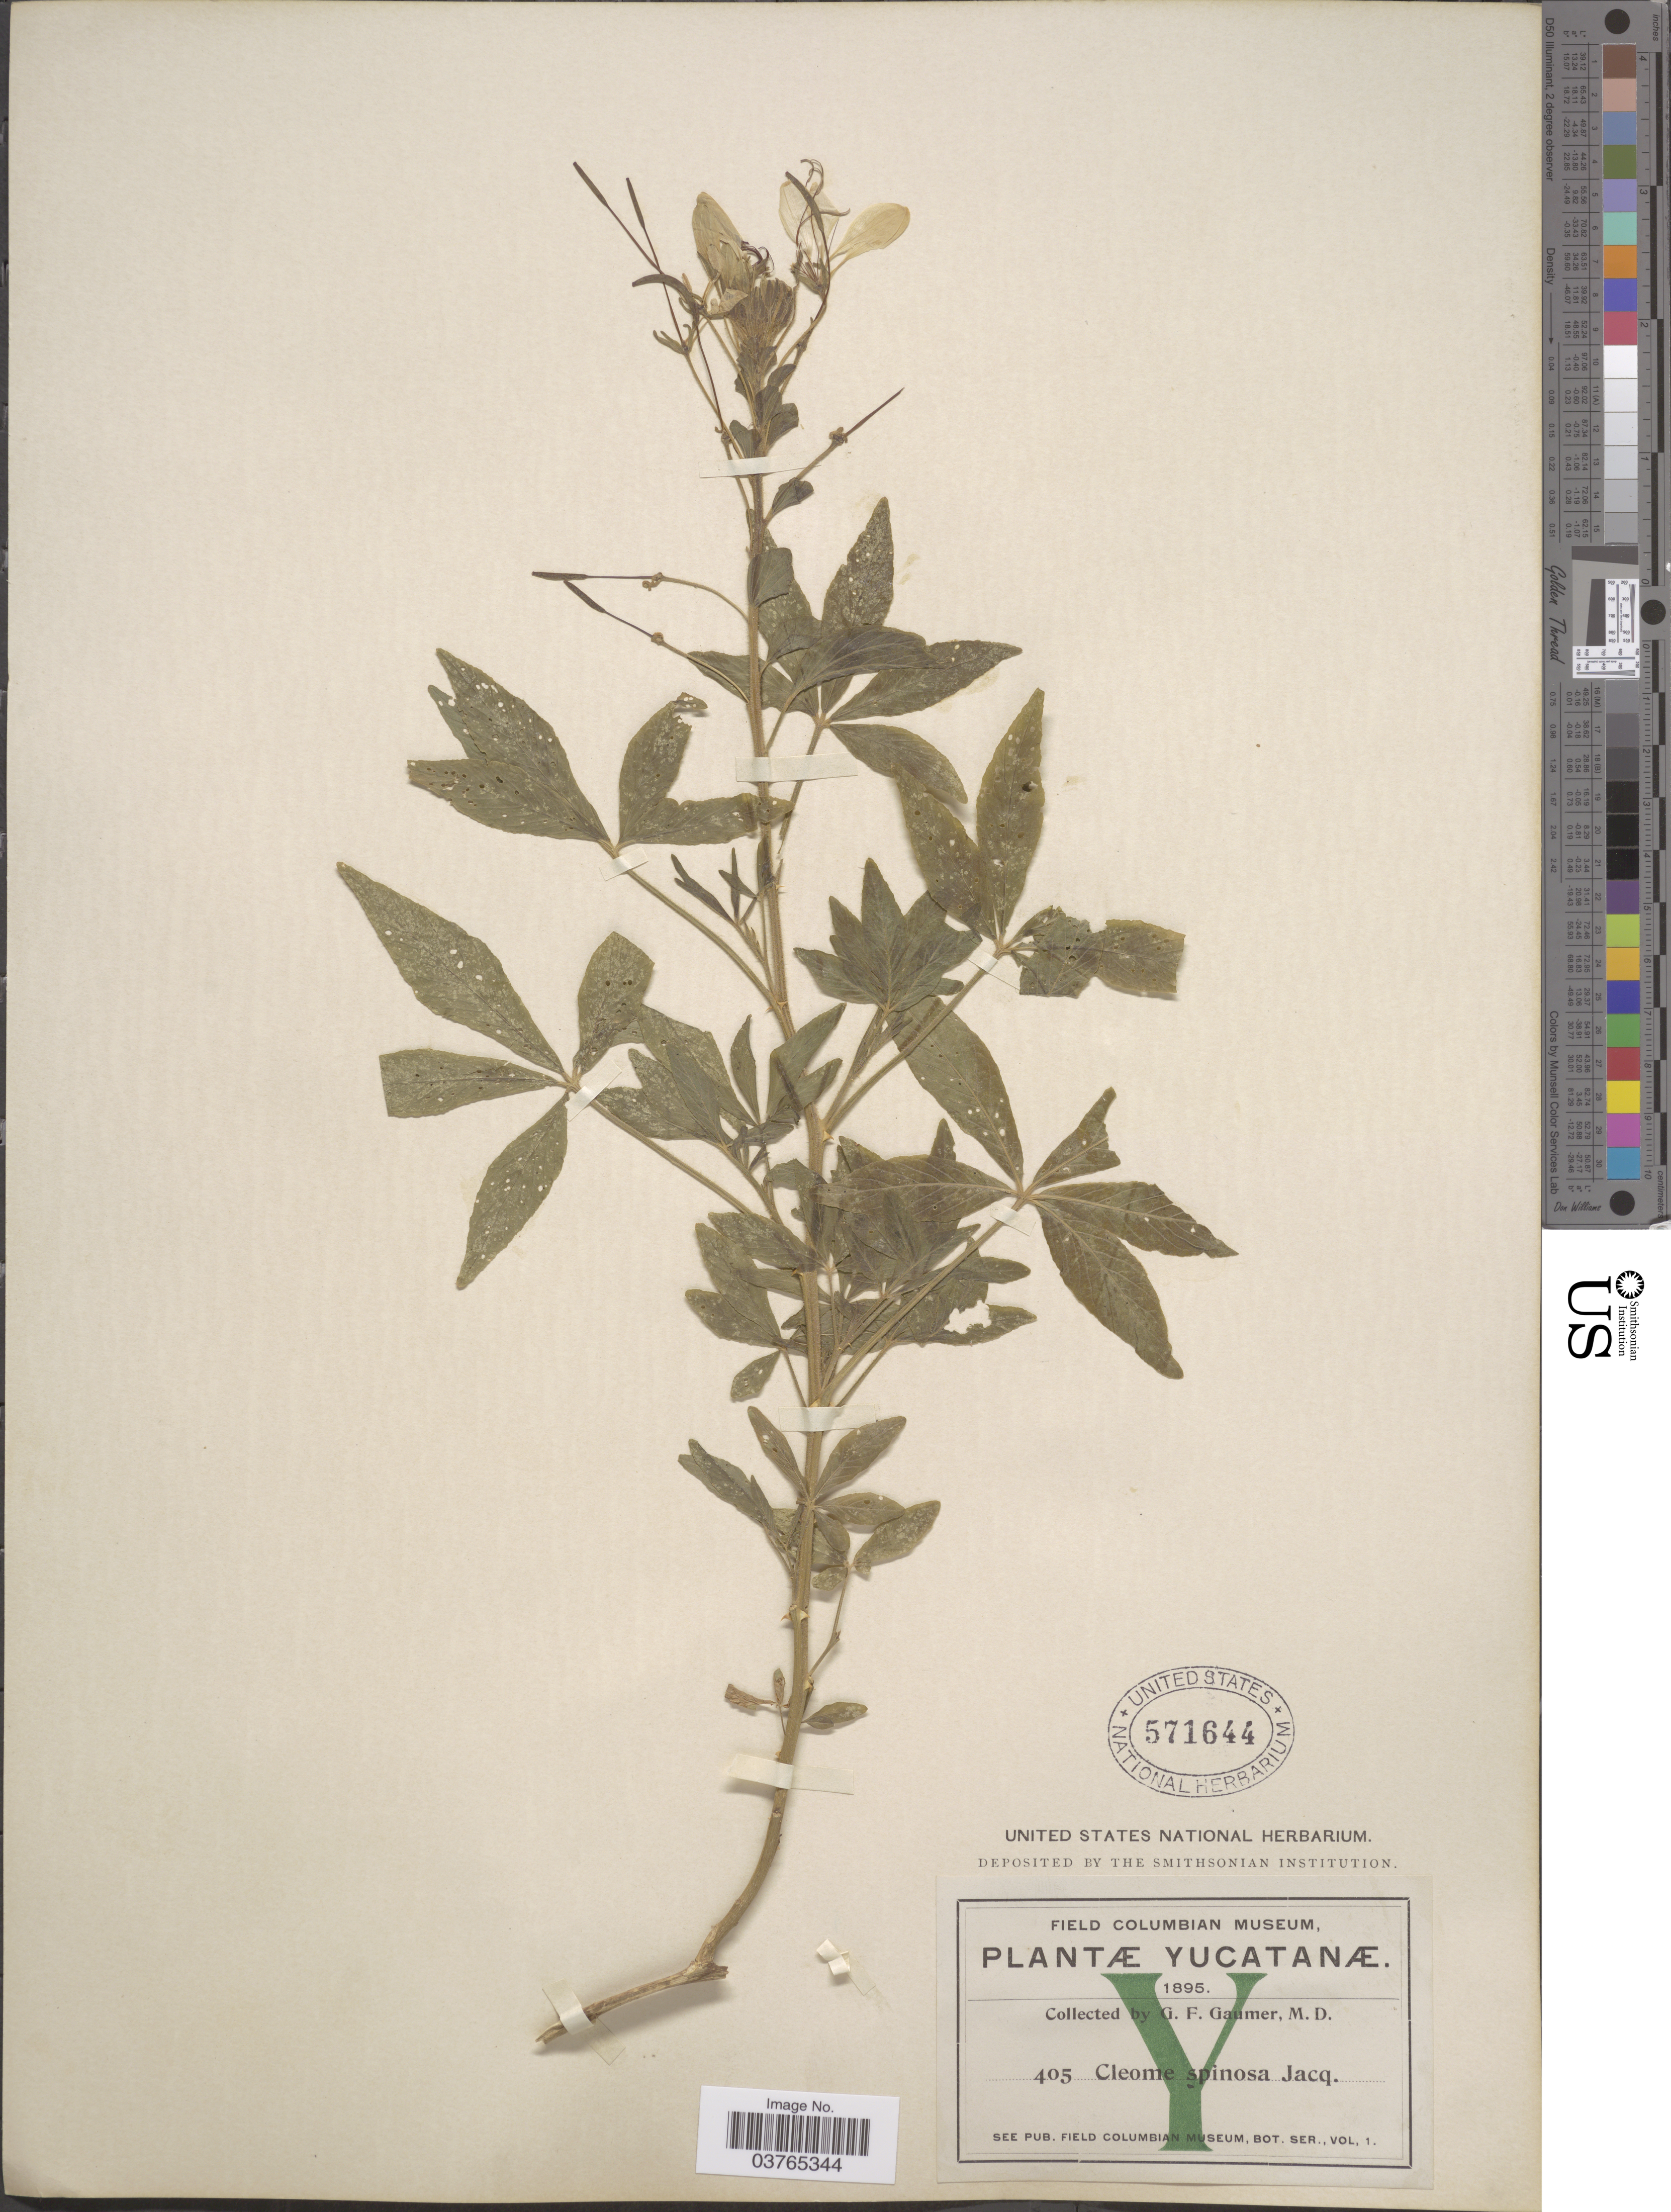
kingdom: Plantae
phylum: Tracheophyta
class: Magnoliopsida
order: Brassicales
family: Cleomaceae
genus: Tarenaya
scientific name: Tarenaya spinosa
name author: (Jacq.) Raf.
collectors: G. F. Gaumer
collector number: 405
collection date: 1895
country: Mexico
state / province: Yucatán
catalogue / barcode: US 571644